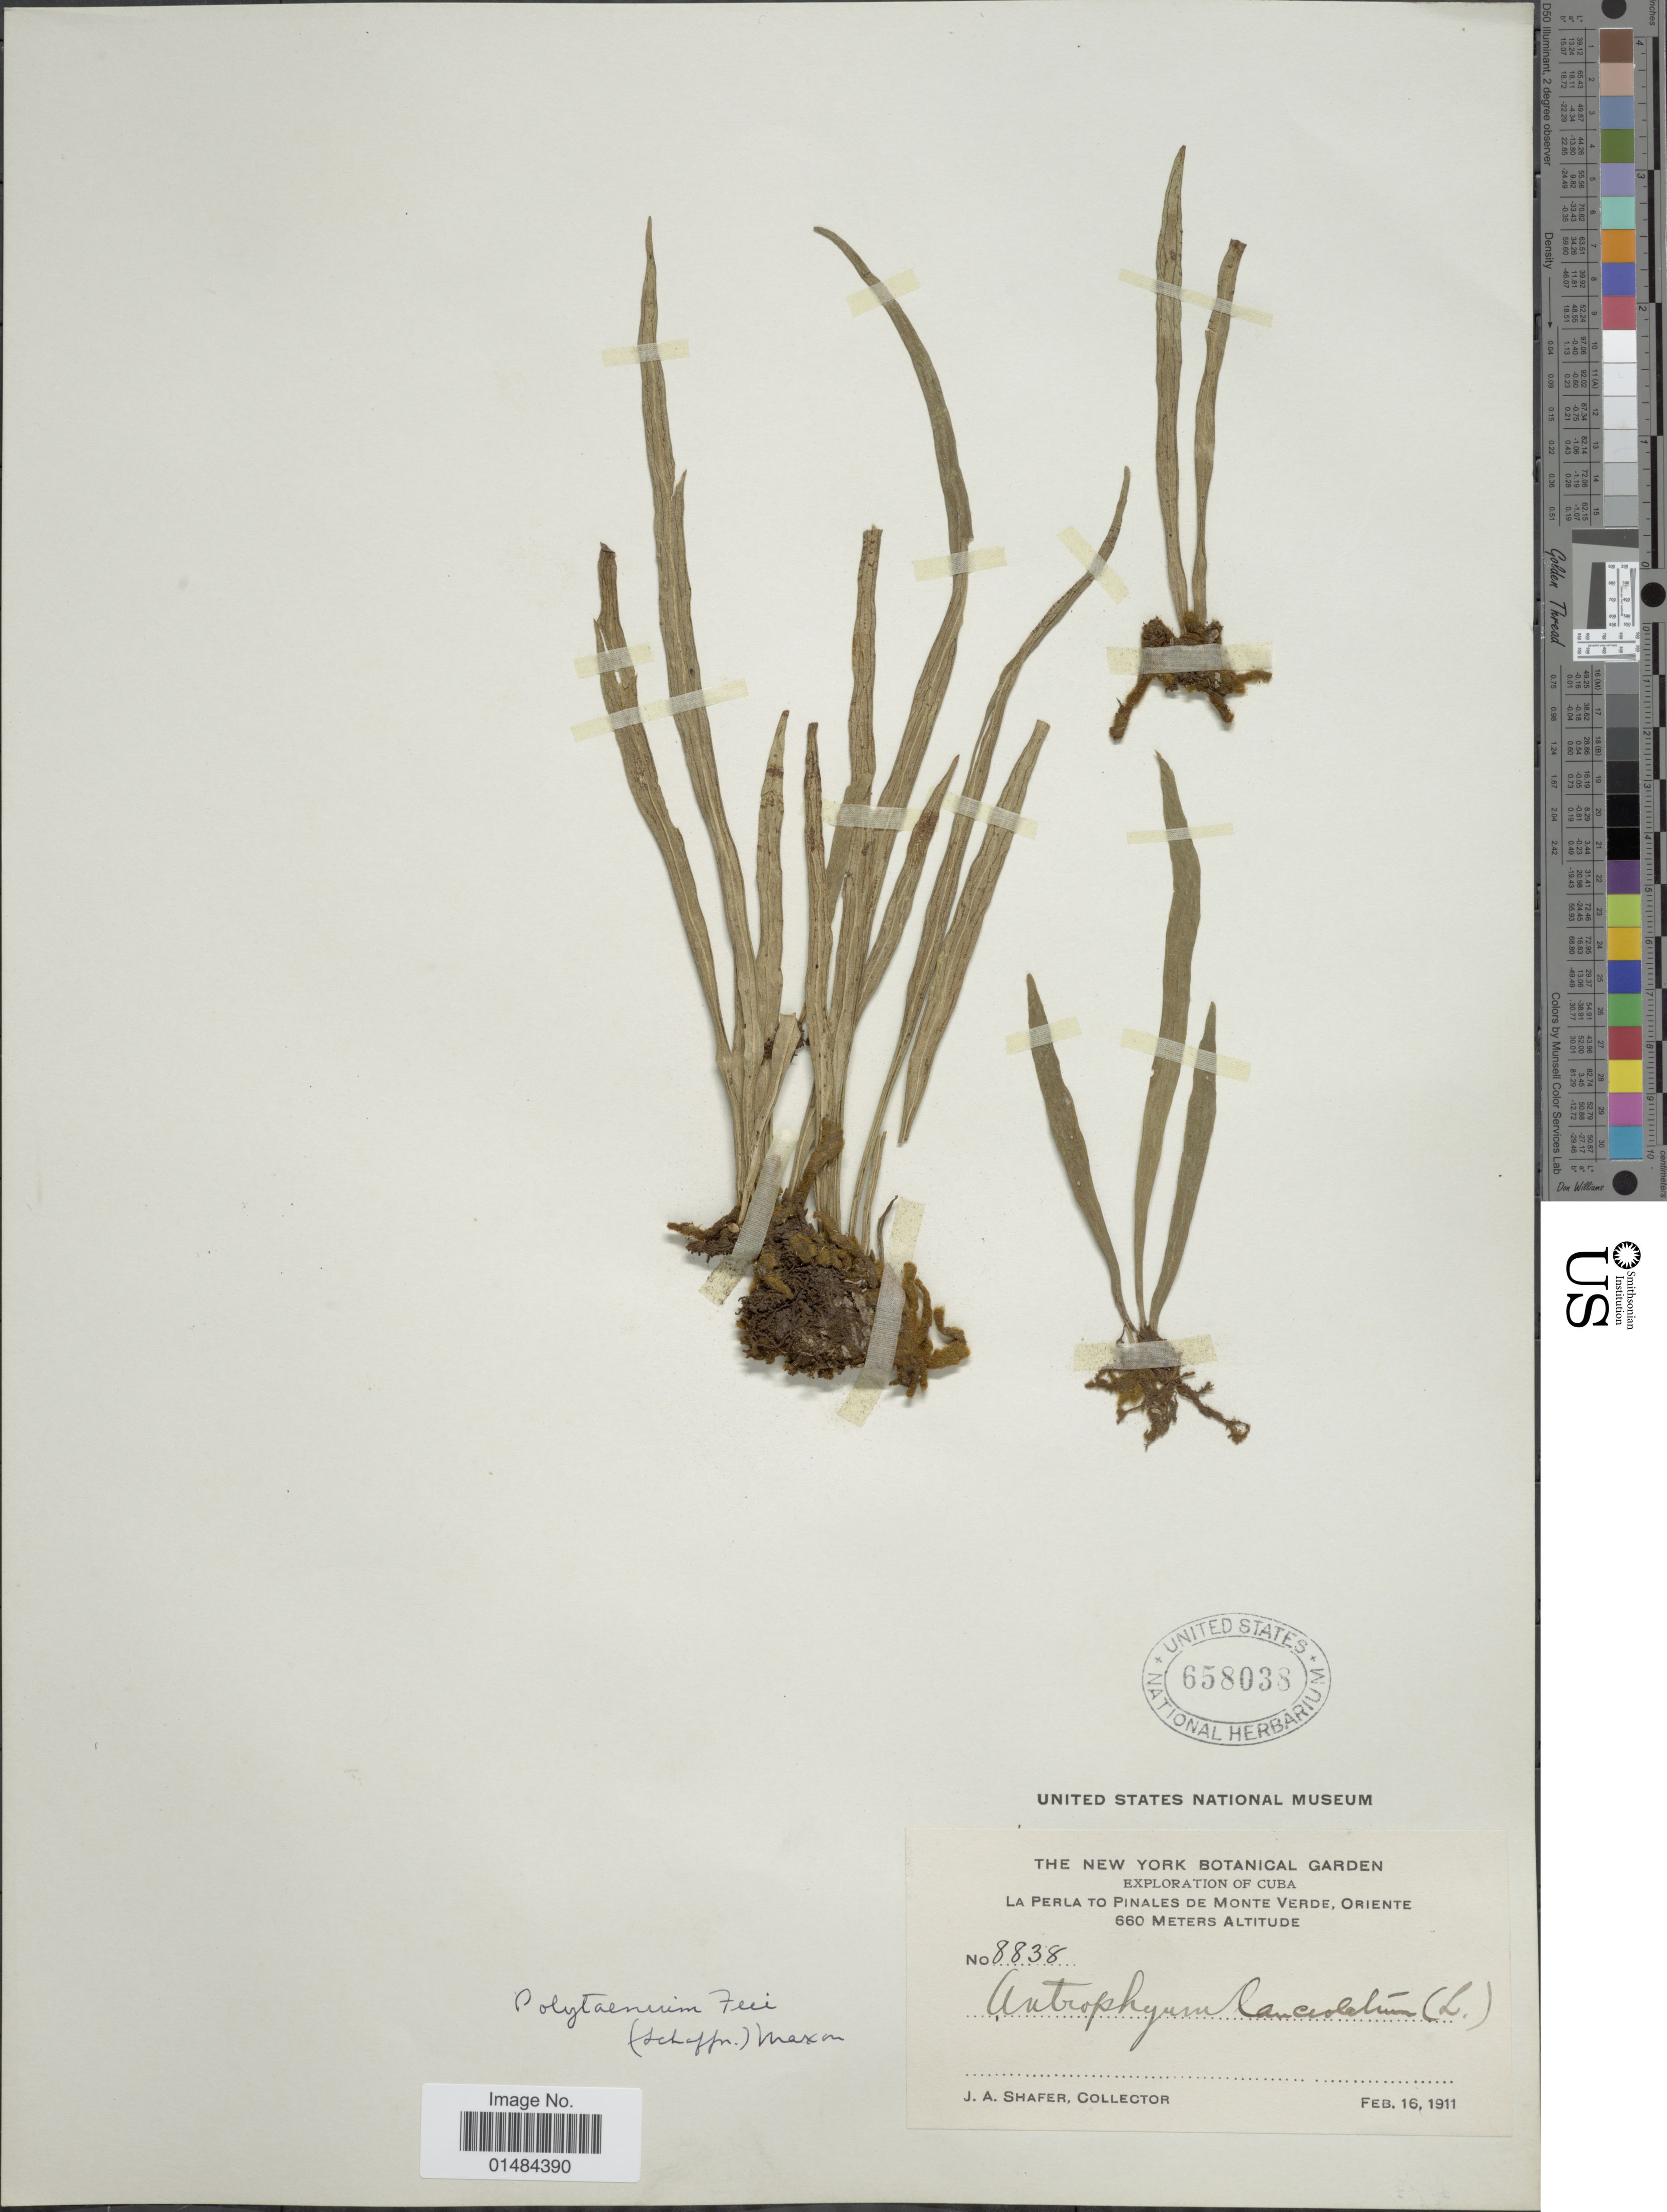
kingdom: Plantae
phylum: Tracheophyta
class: Polypodiopsida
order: Polypodiales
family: Pteridaceae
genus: Polytaenium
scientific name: Polytaenium lanceolatum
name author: (L.) Desv.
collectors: J. A. Shafer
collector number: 8838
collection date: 1911-02-16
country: Cuba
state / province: Oriente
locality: Cuba, La Perla to Pinales de Monte Verde, Oriente.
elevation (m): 660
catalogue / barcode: US 658033